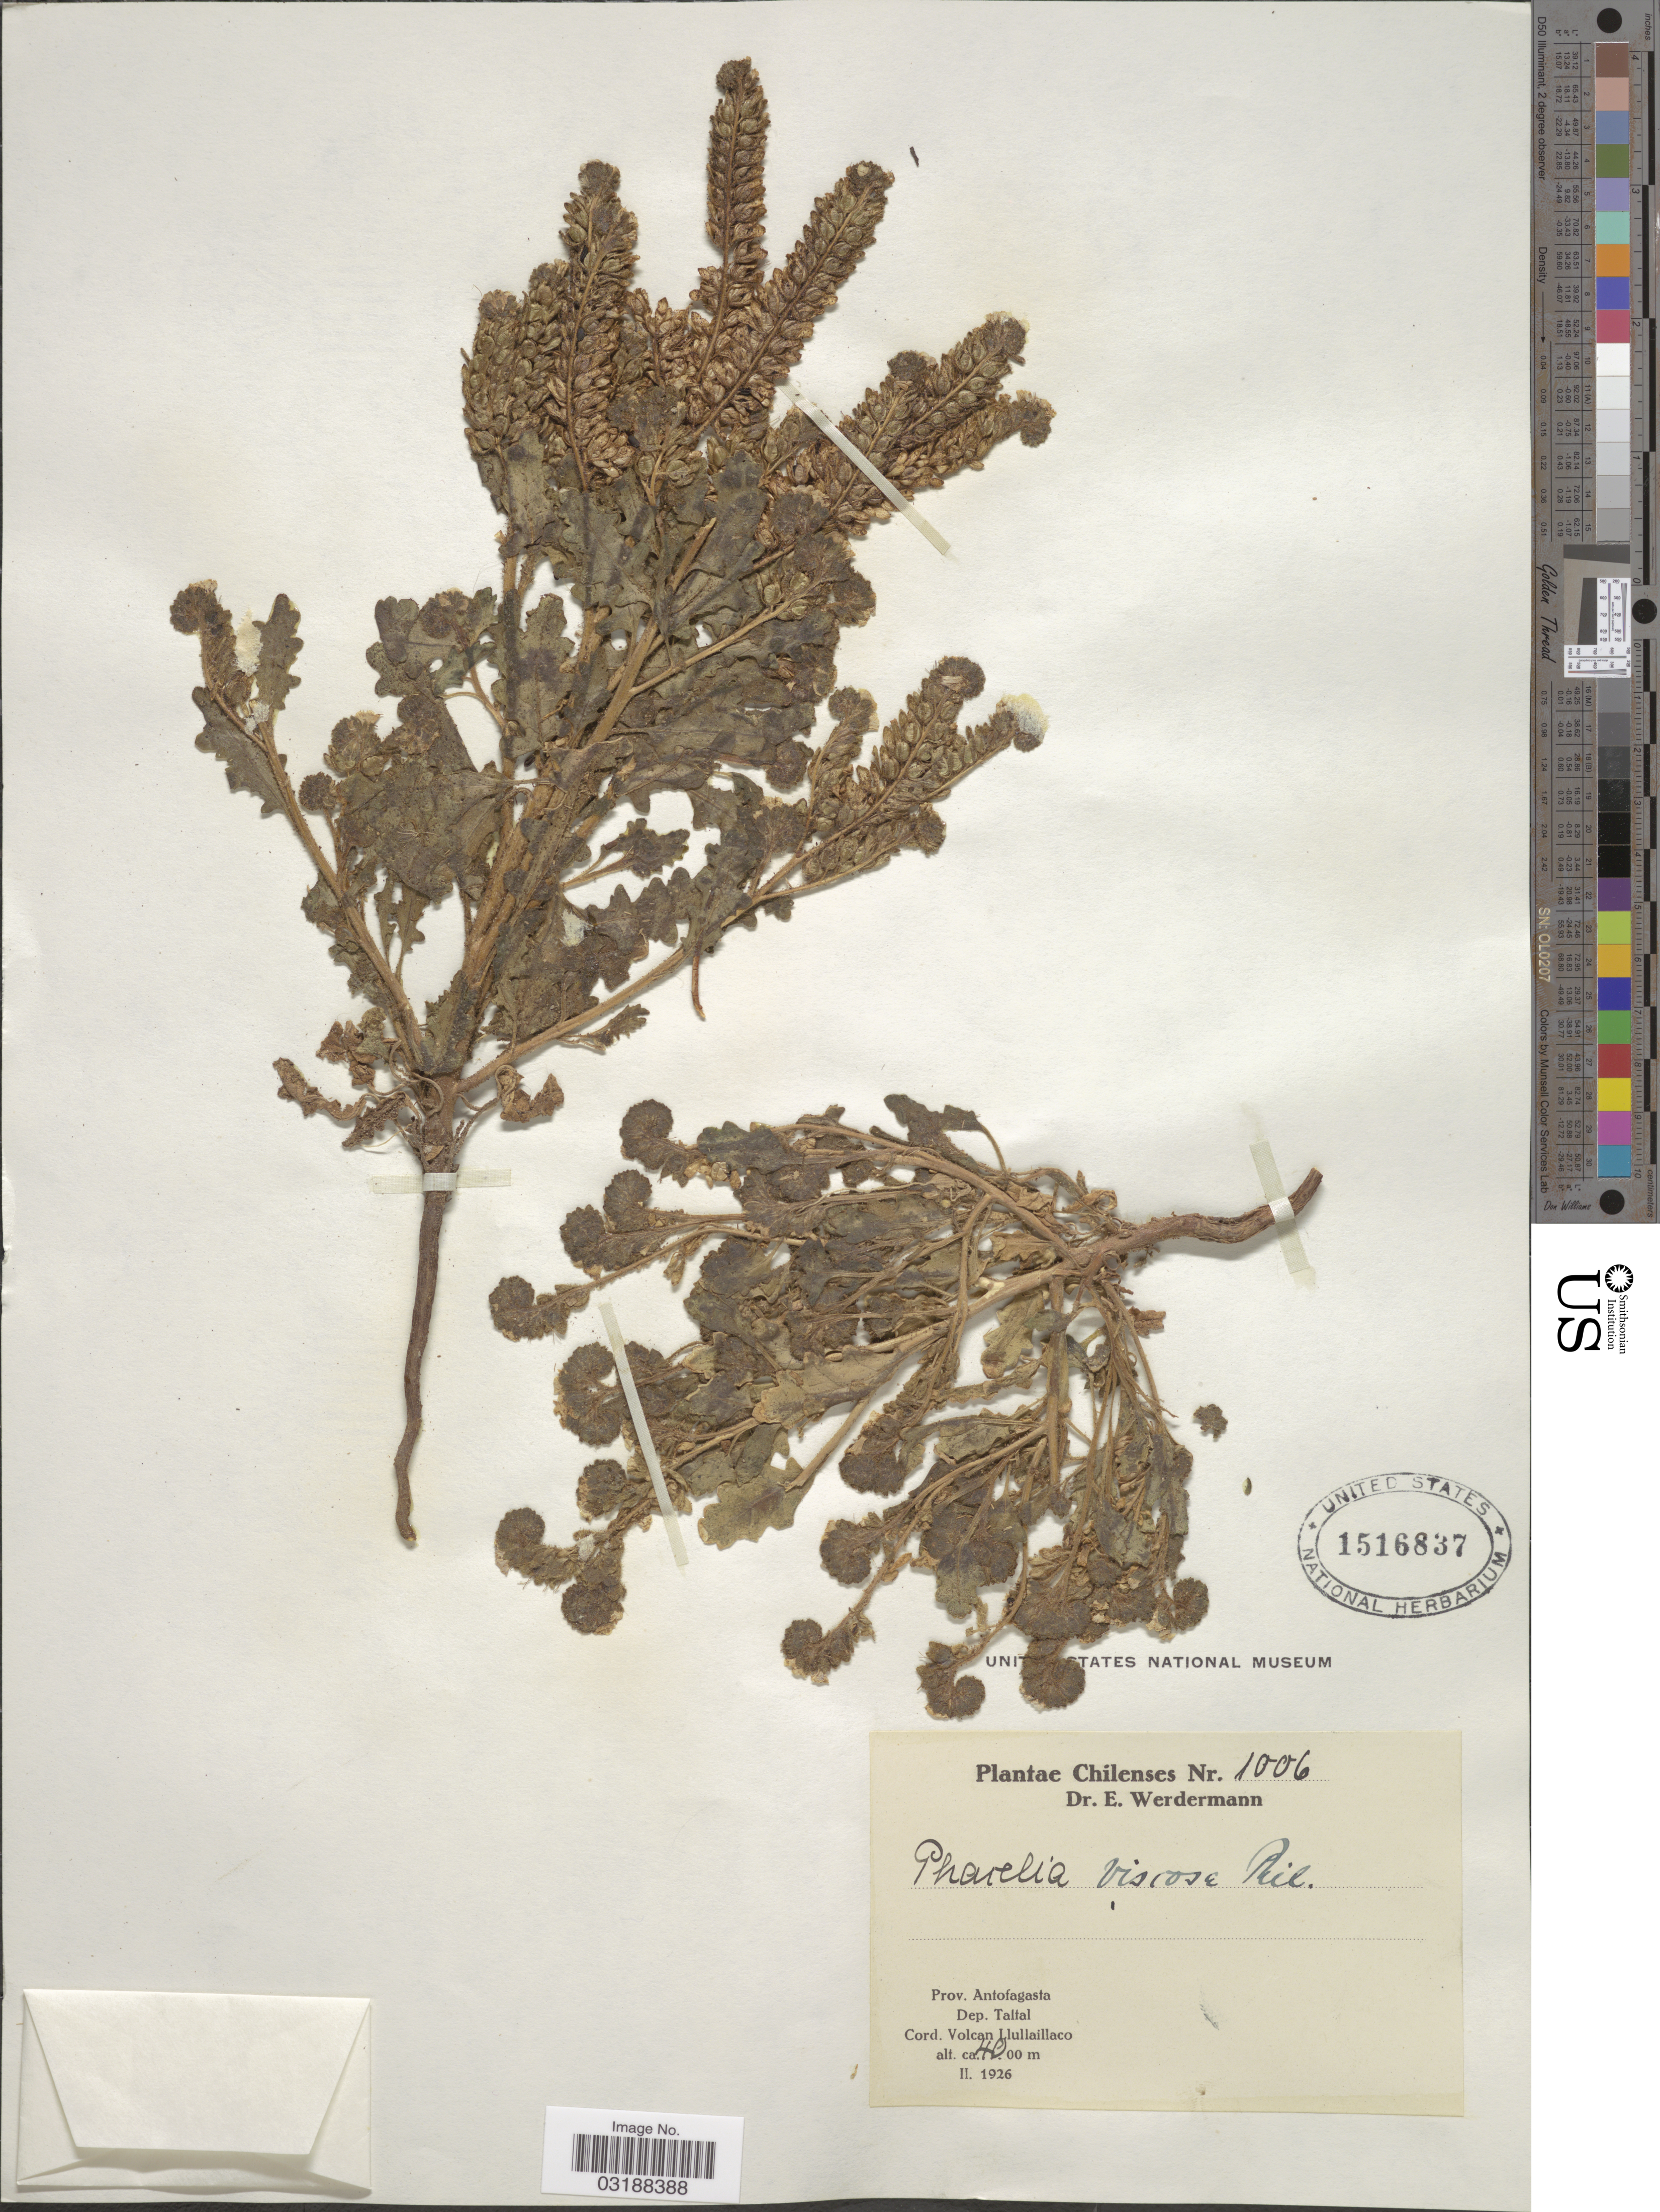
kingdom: Plantae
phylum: Tracheophyta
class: Magnoliopsida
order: Boraginales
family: Hydrophyllaceae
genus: Phacelia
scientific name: Phacelia viscosa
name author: Phil.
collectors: E. Wedermann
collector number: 1006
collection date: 1926-02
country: Chile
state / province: Antofagasta (II)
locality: Prov. Antofagasta. Dep. Taltal. Cord. Volcan Llullaillaco.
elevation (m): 4000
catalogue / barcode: US 1516837